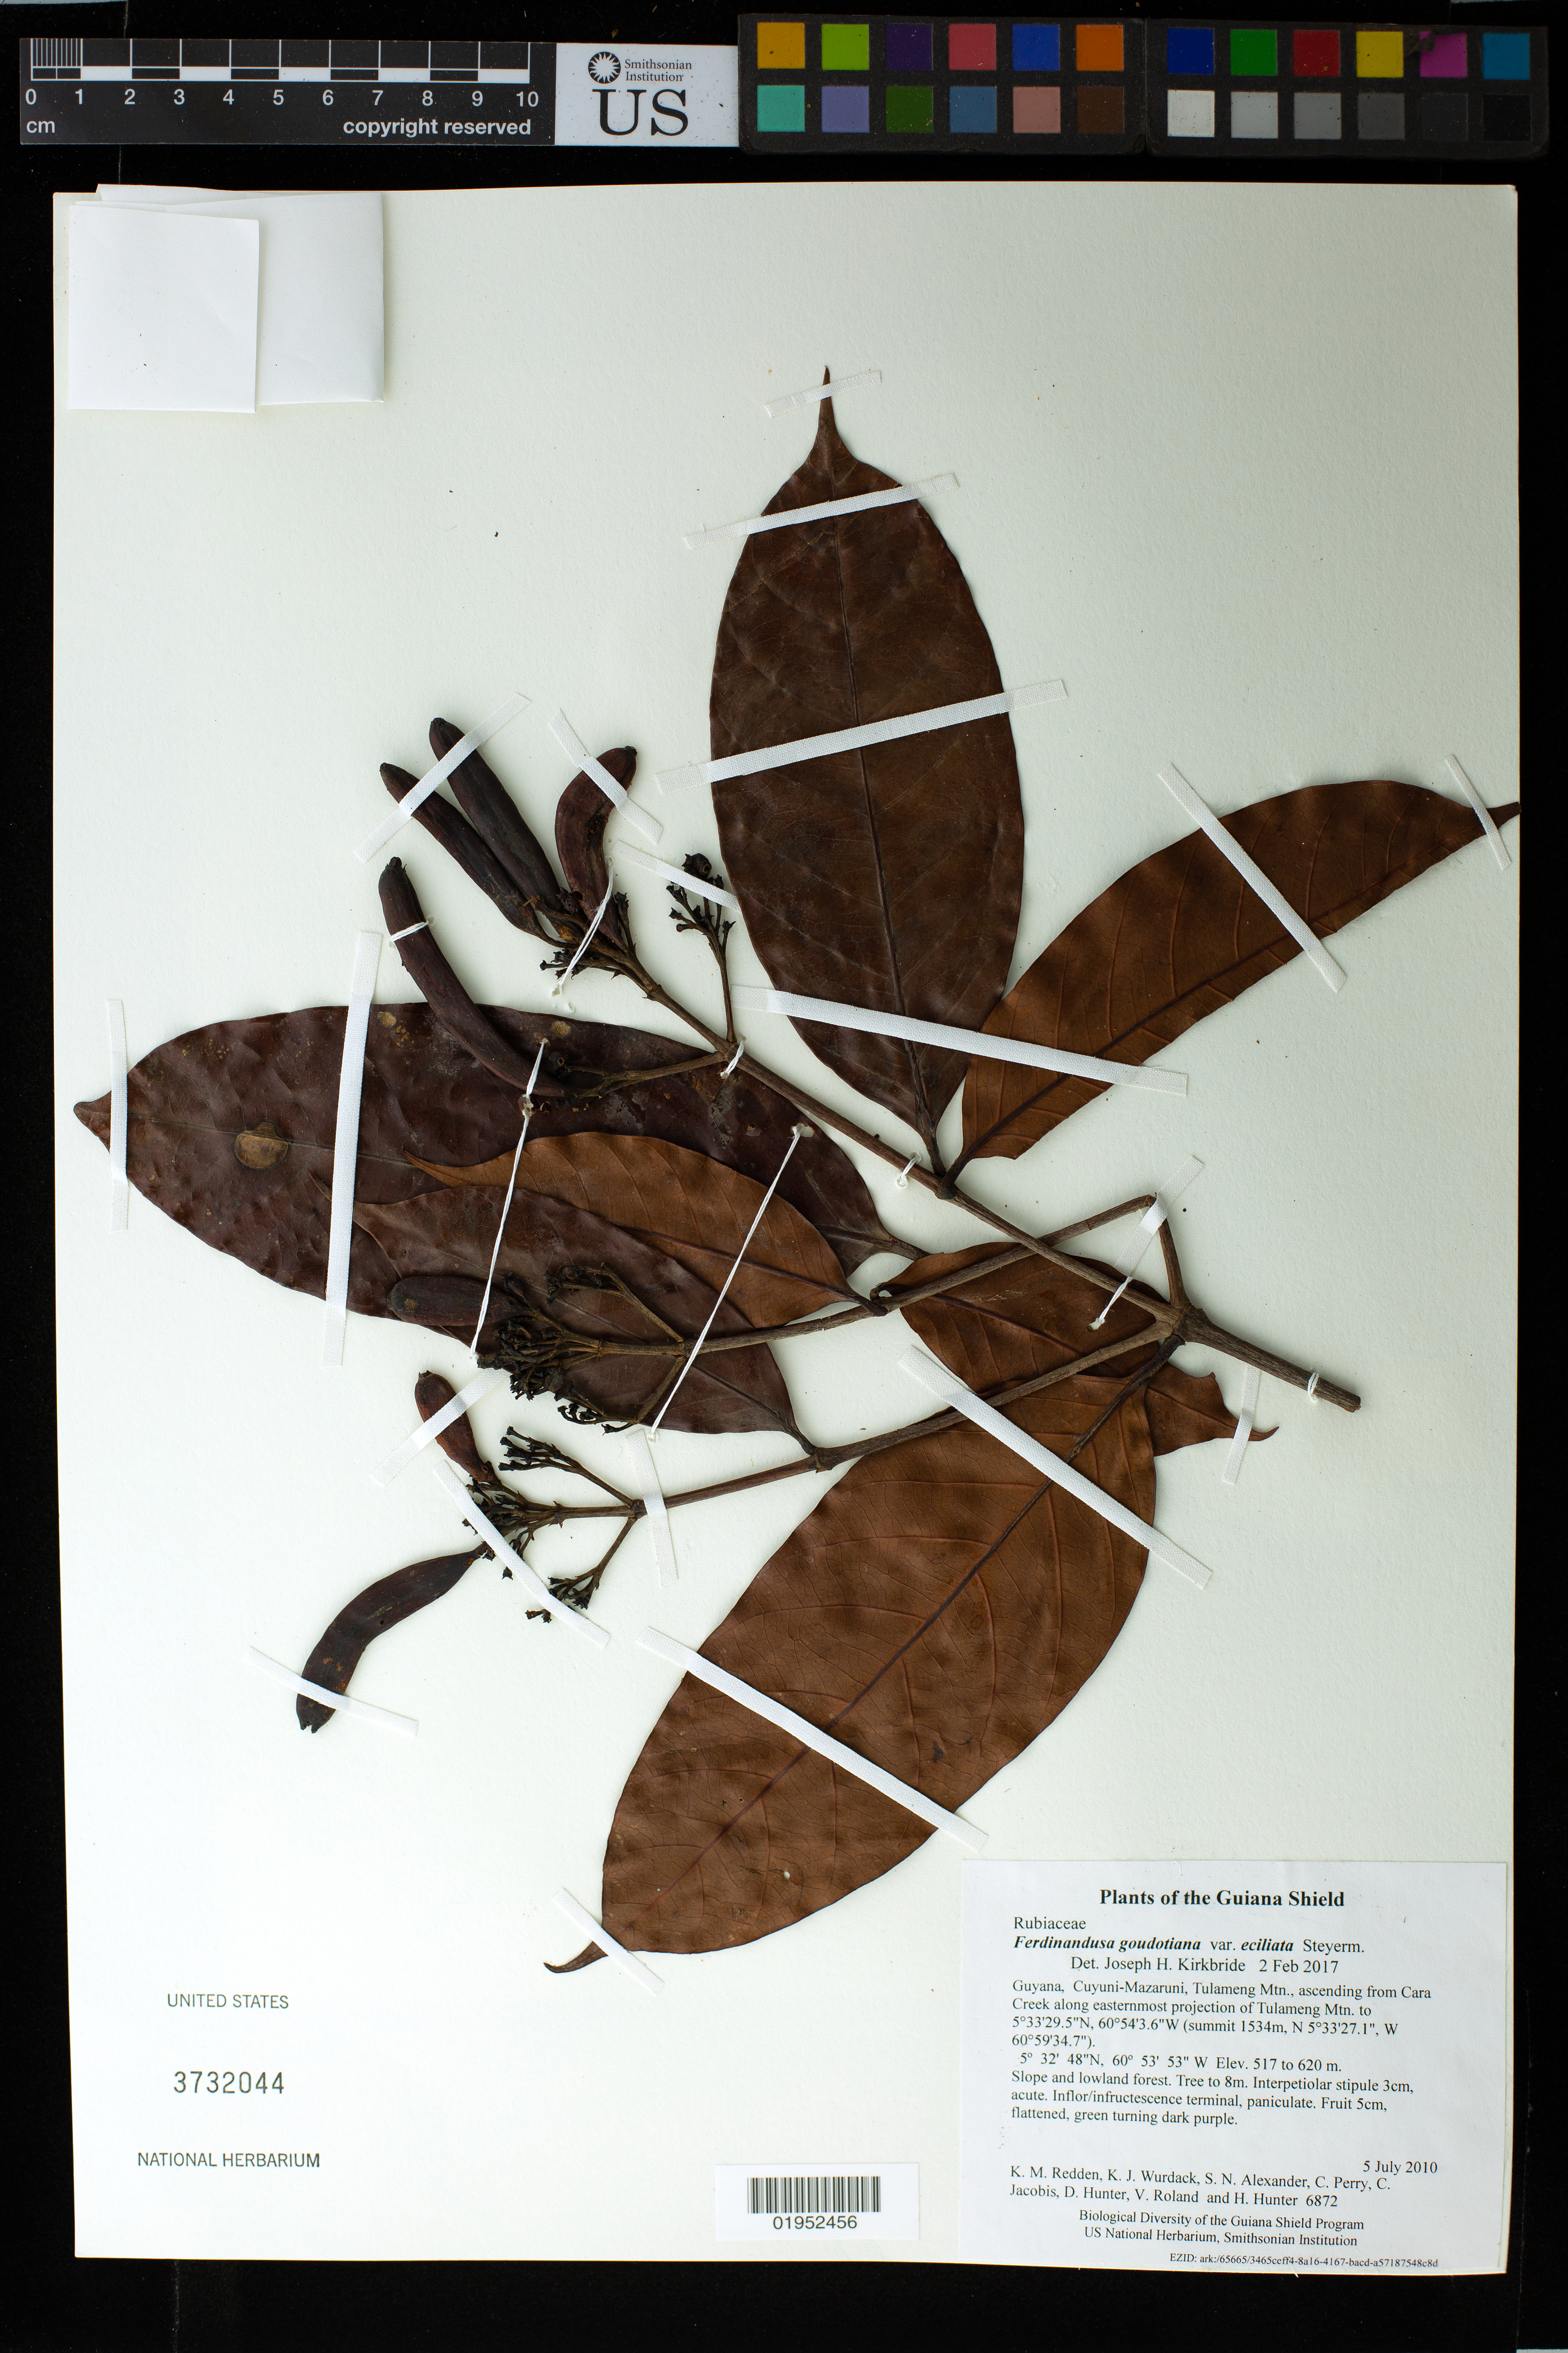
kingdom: Plantae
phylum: Tracheophyta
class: Magnoliopsida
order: Gentianales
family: Rubiaceae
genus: Ferdinandusa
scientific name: Ferdinandusa goudotiana var. eciliata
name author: Steyerm.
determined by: Kirkbride, J. H.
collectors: K. M. Redden, K. Wurdack, S. N. Alexander, C. Perry, C. Jacobis, D. Hunter, V. Roland & H. Hunter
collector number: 6872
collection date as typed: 5 July 2010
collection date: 2010-07-05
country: Guyana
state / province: Cuyuni-Mazaruni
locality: Tulameng Mtn., ascending from Cara Creek along easternmost projection of Tulameng Mtn. to 5°33'29.5"N, 60°54'3.6"W (summit 1534m, N 5°33'27.1", W 60°59'34.7")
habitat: Slope and lowland forest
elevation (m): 517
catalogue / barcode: US 3732044